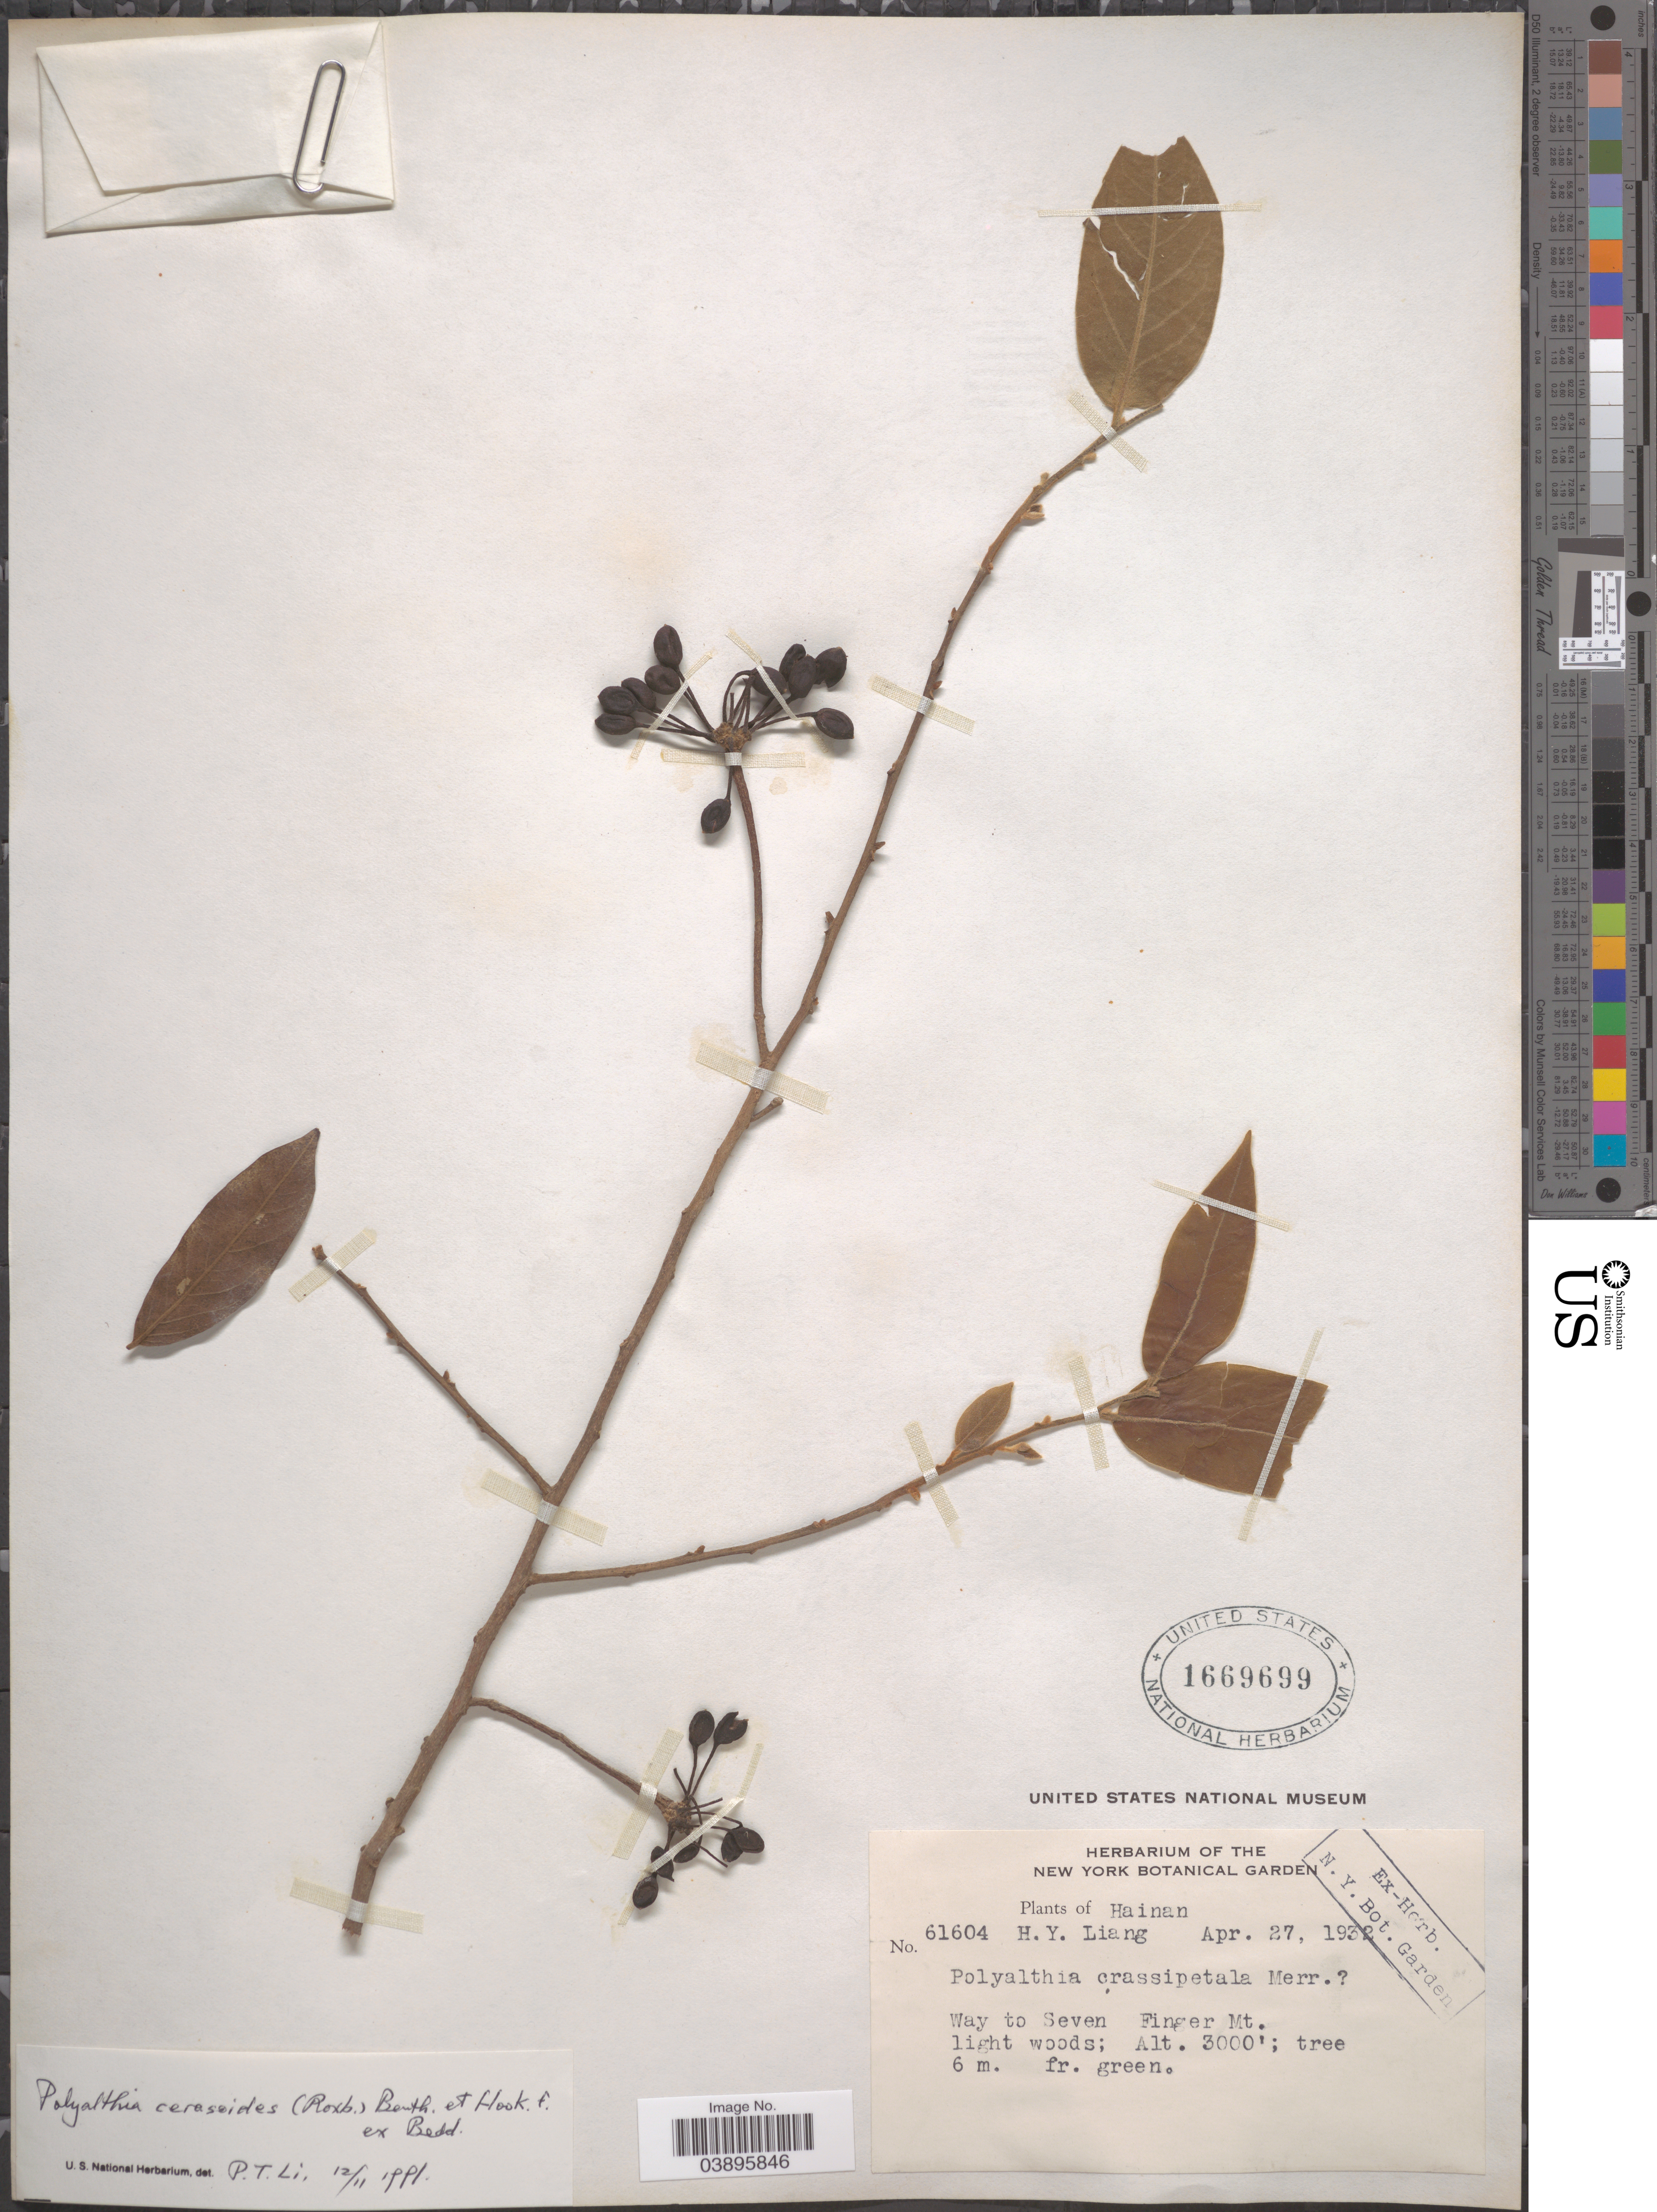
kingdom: Plantae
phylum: Tracheophyta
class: Magnoliopsida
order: Magnoliales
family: Annonaceae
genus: Polyalthia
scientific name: Polyalthia crassipetala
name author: Merr.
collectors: H. Y. Liang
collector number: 61604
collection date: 1932-04-27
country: China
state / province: Hainan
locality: Way to Seven Finger Mt.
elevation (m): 914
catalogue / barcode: US 1669699